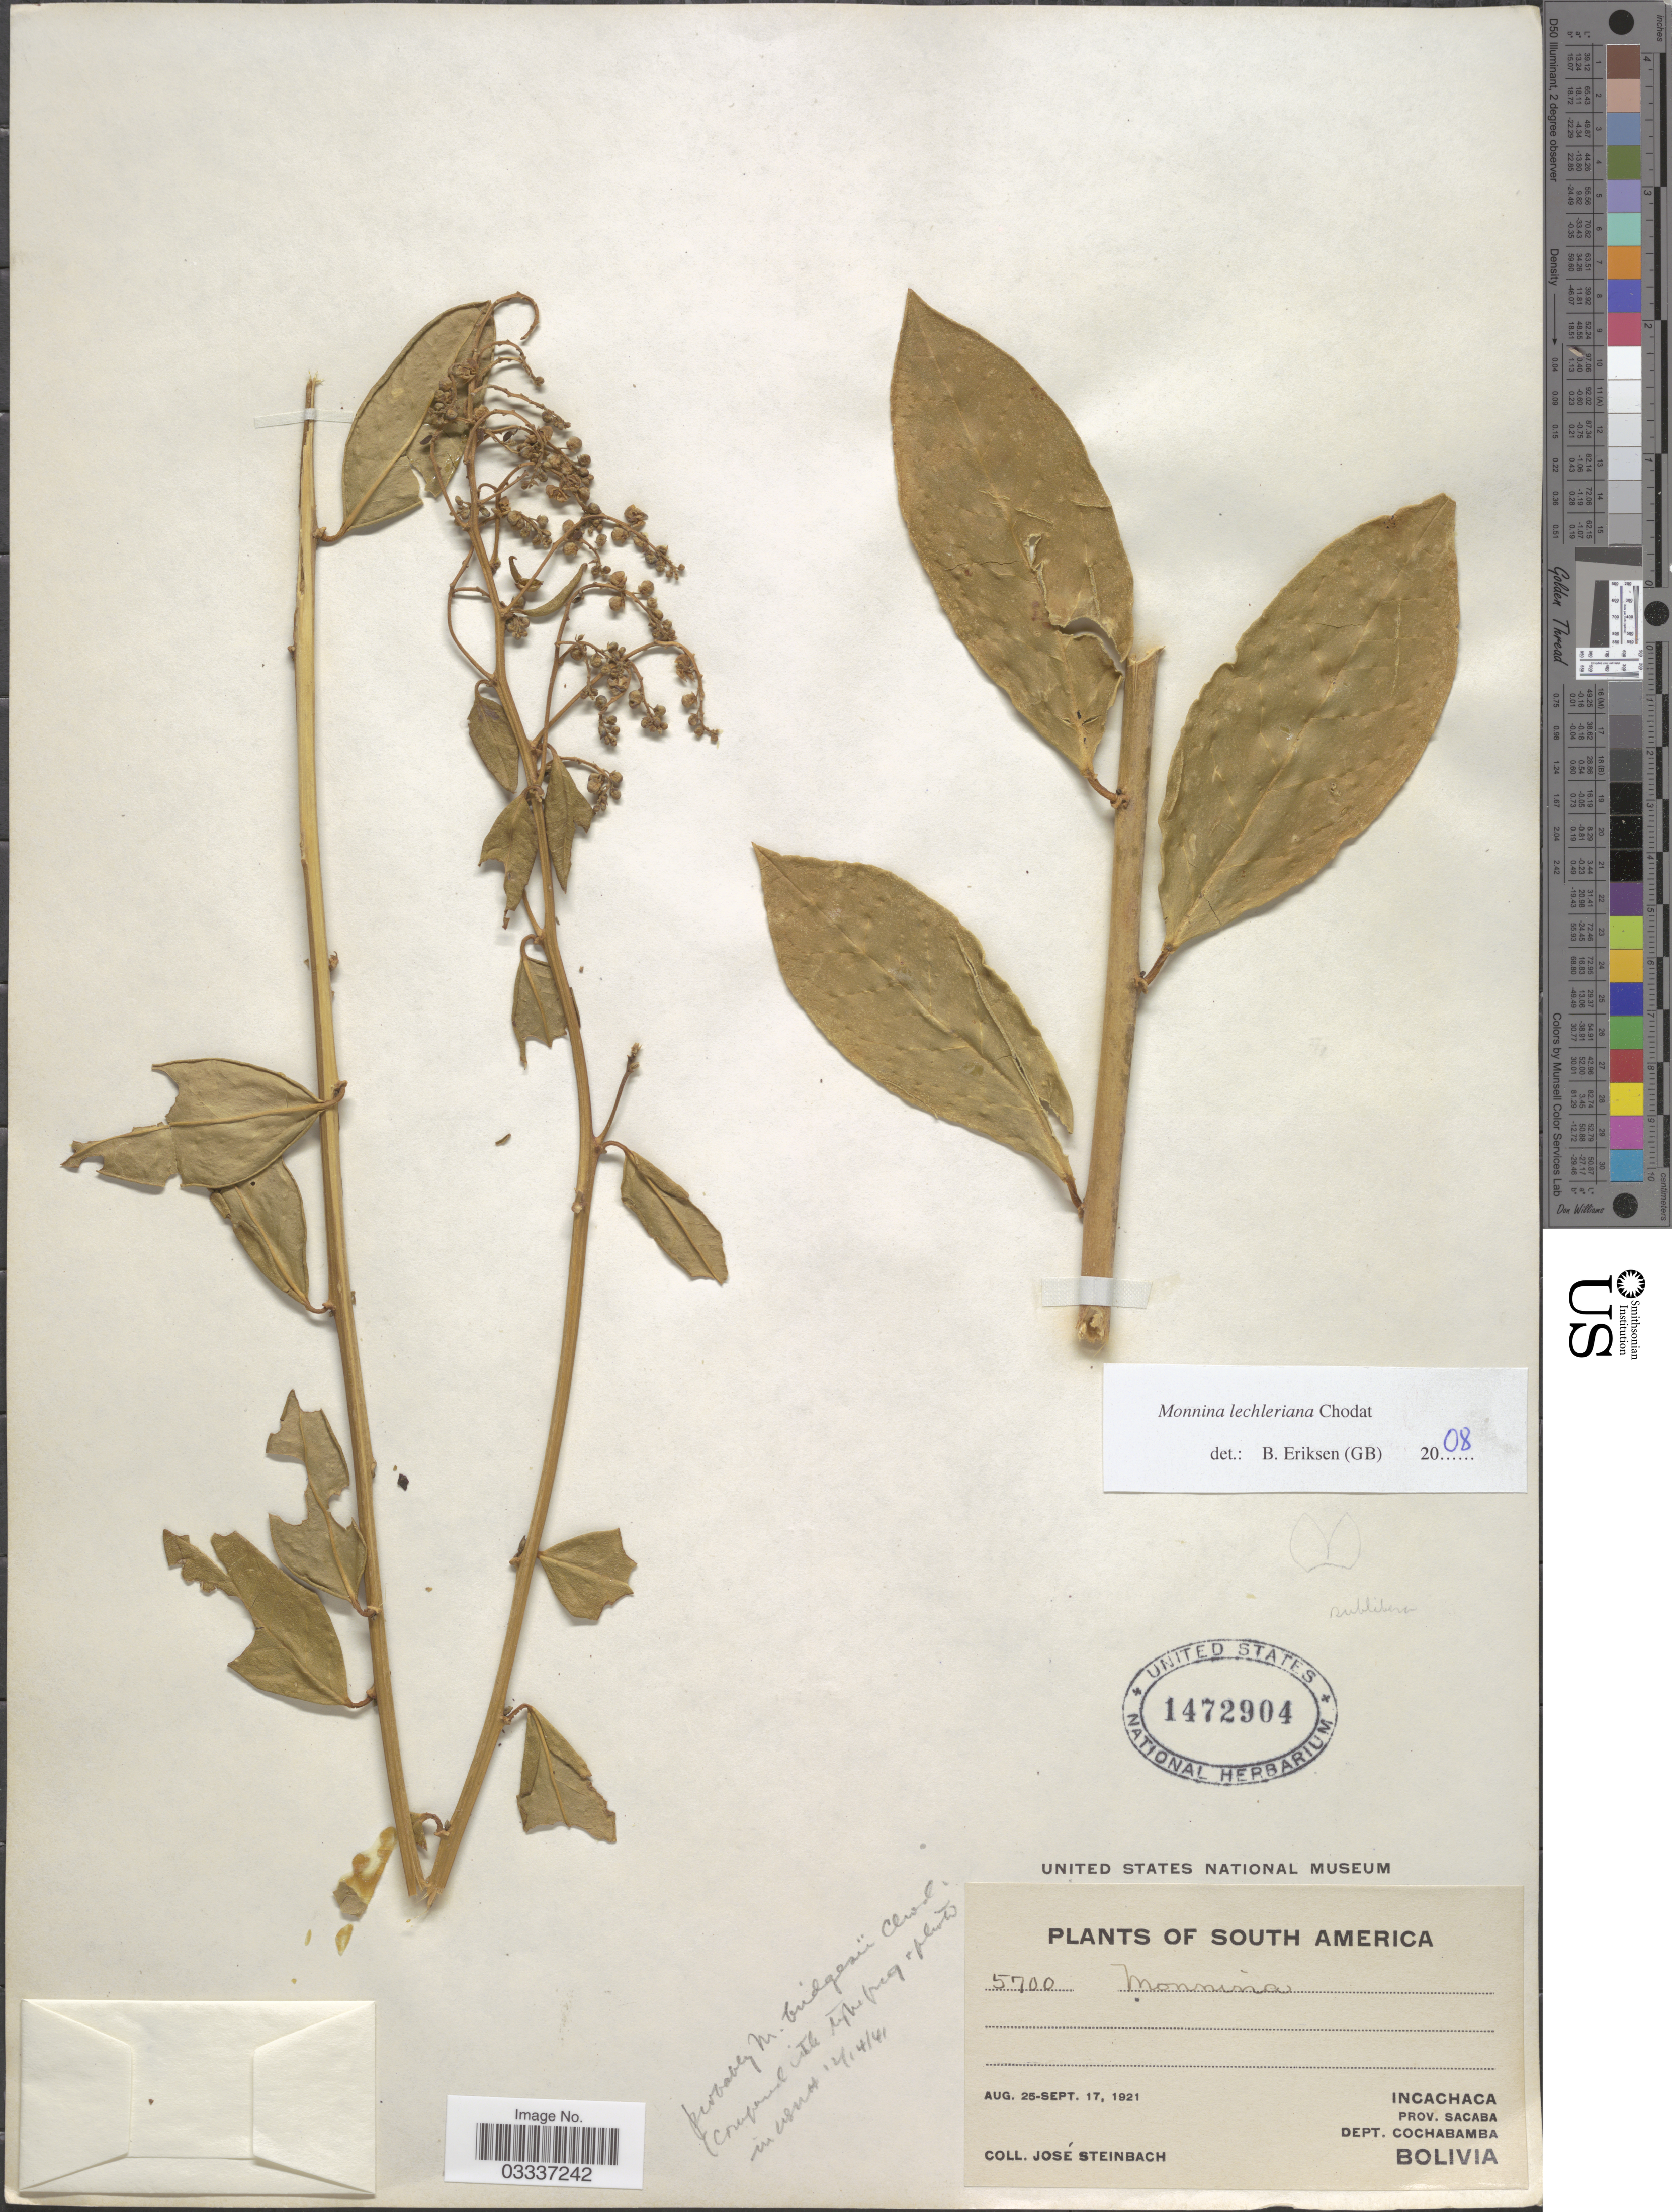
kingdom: Plantae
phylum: Tracheophyta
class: Magnoliopsida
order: Fabales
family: Polygalaceae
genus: Monnina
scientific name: Monnina boliviana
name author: Chodat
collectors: J. Steinbach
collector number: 5700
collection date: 1921-08-25/1921-09-17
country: Bolivia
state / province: Cochabamba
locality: Incachaca. Prov. Sacaba. Dept. Cochabamba.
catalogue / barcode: US 1472904